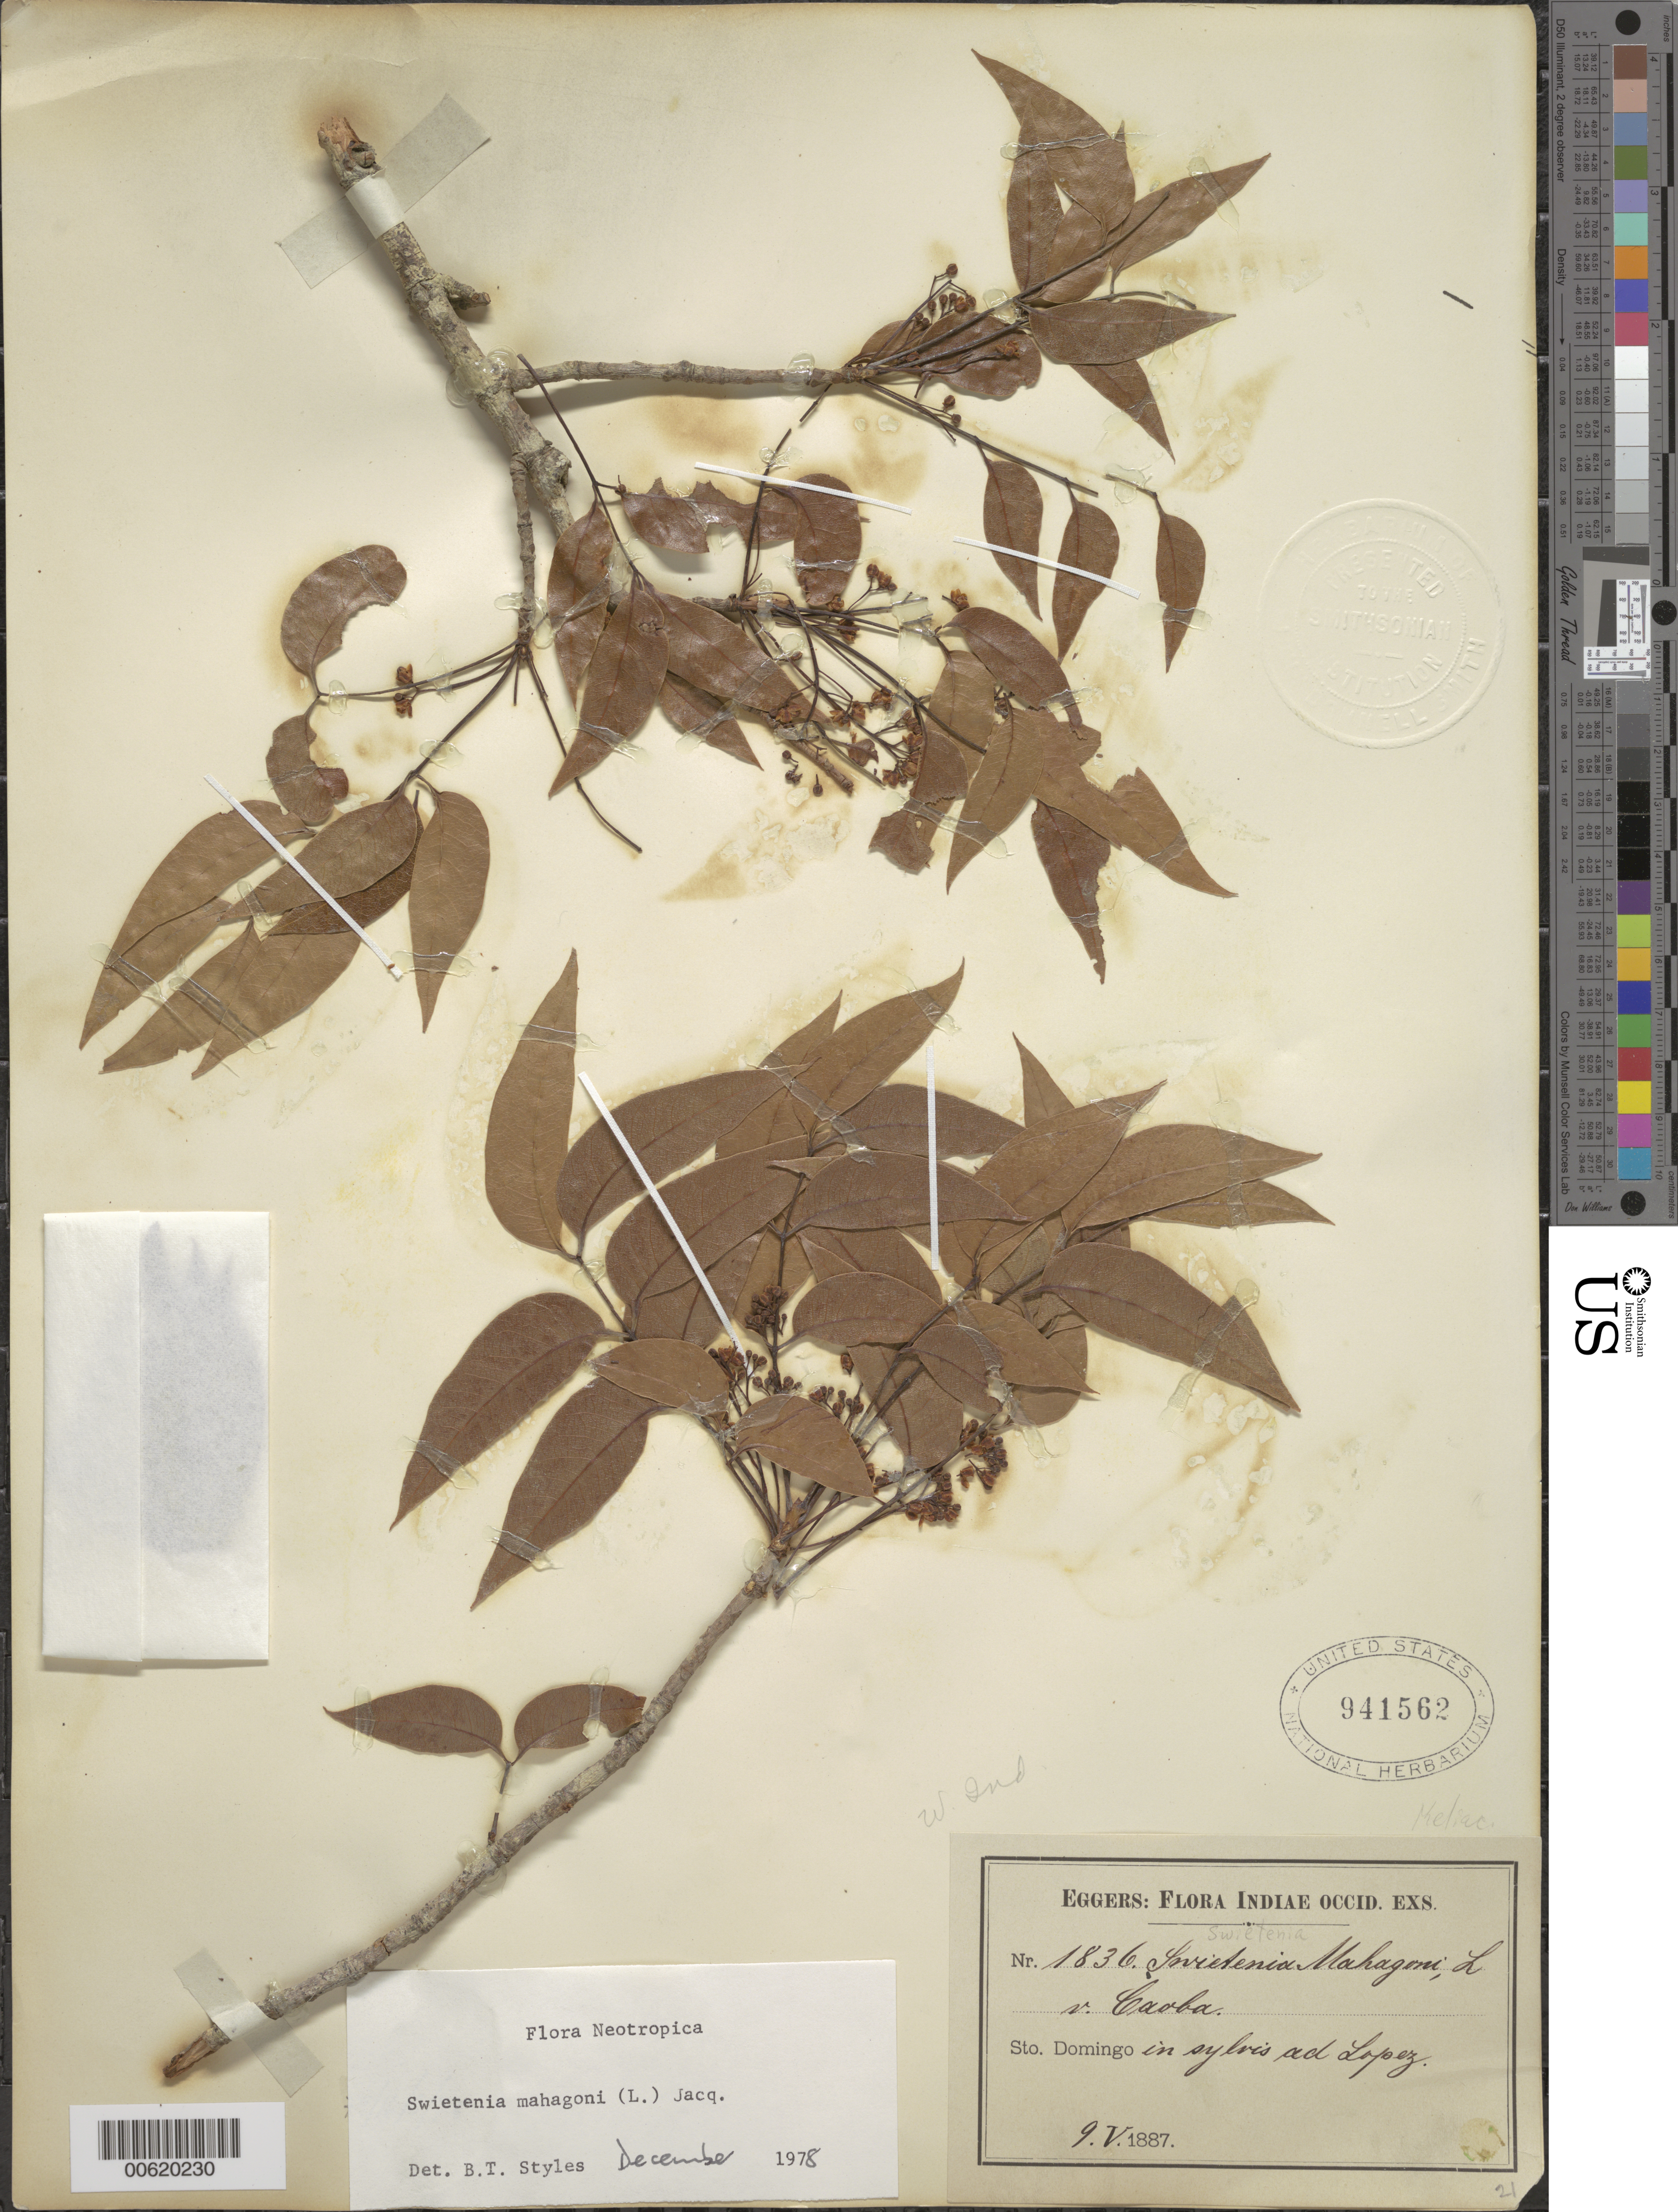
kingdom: Plantae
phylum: Tracheophyta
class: Magnoliopsida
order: Sapindales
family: Meliaceae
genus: Swietenia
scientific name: Swietenia mahagoni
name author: (L.) Jacq.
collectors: H. F. A. von Eggers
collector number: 1836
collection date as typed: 09 May 1887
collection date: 1887-05-09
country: Dominican Republic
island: Hispaniola Island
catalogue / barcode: US 941562